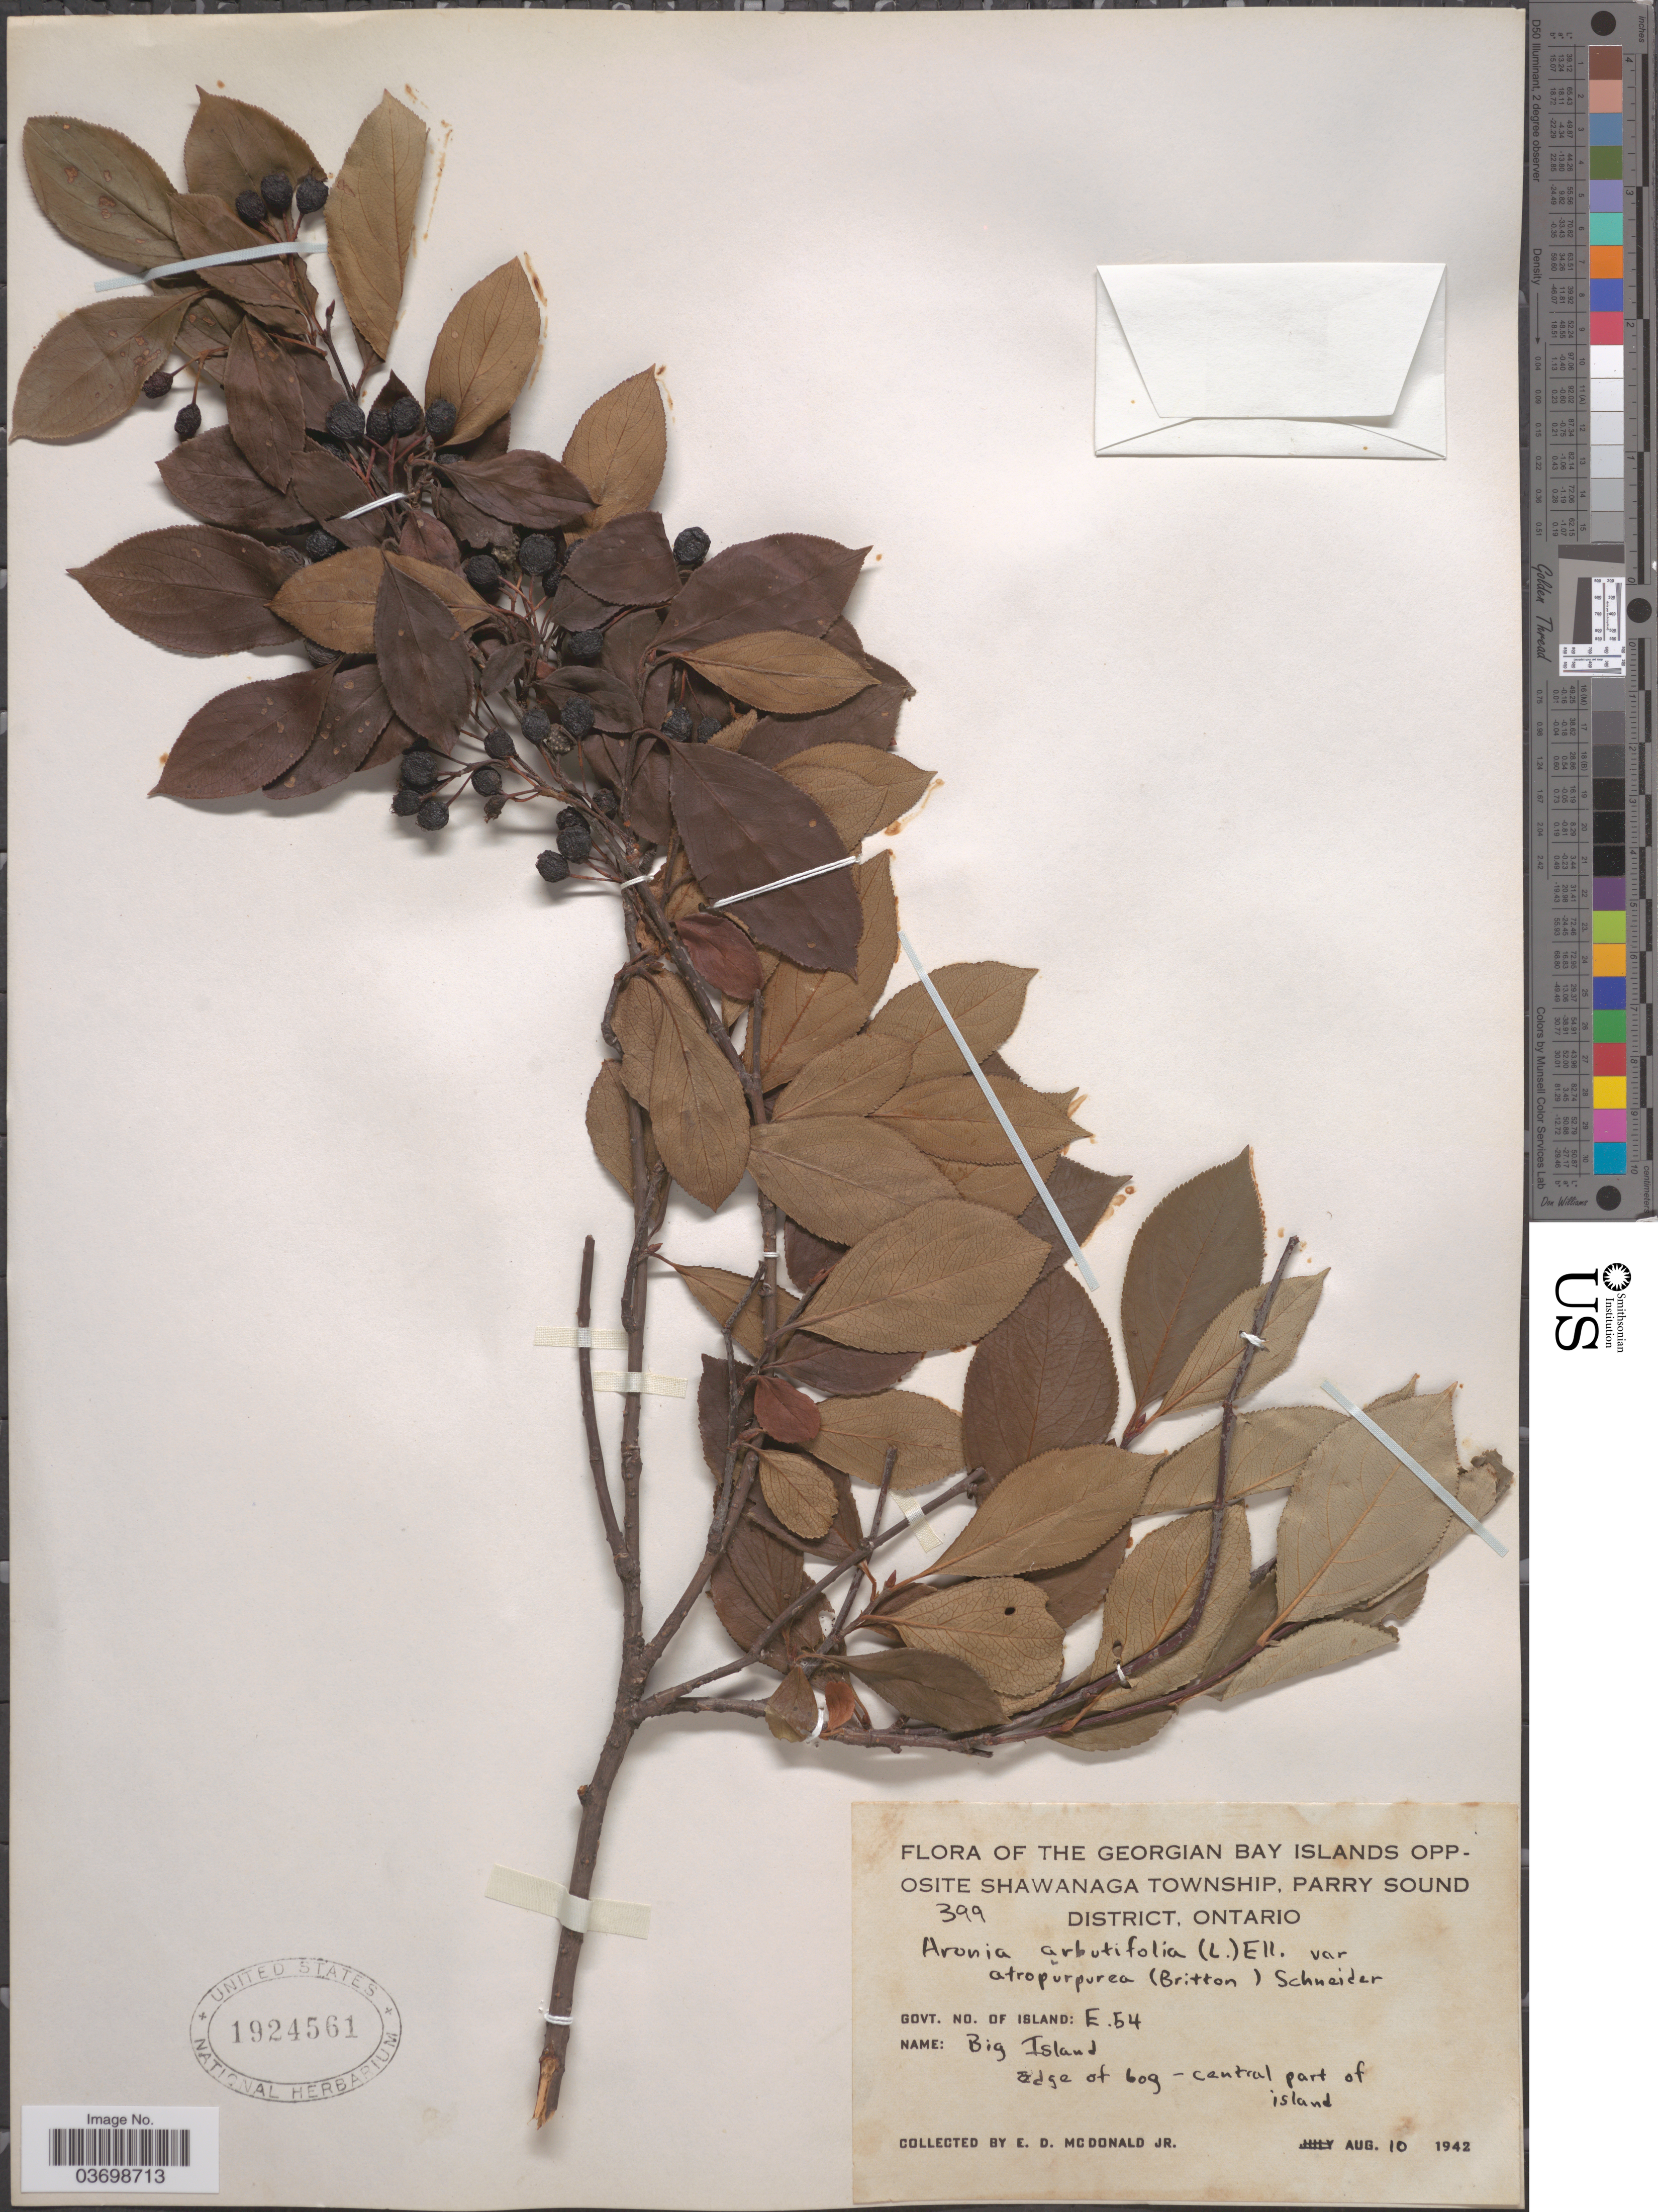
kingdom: Plantae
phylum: Tracheophyta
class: Magnoliopsida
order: Rosales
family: Rosaceae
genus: Aronia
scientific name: Aronia x prunifolia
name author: (Marshall) Rehder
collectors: E. D. McDonald Jr.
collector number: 399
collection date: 1942-08-10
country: Canada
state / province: Ontario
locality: The Georgian Bay Islands opposite Shawanaga Township, Parry Sound District. Govt. No. of Island: E.54. Big Island. Edge of bog - central part of island.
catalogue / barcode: US 1924561